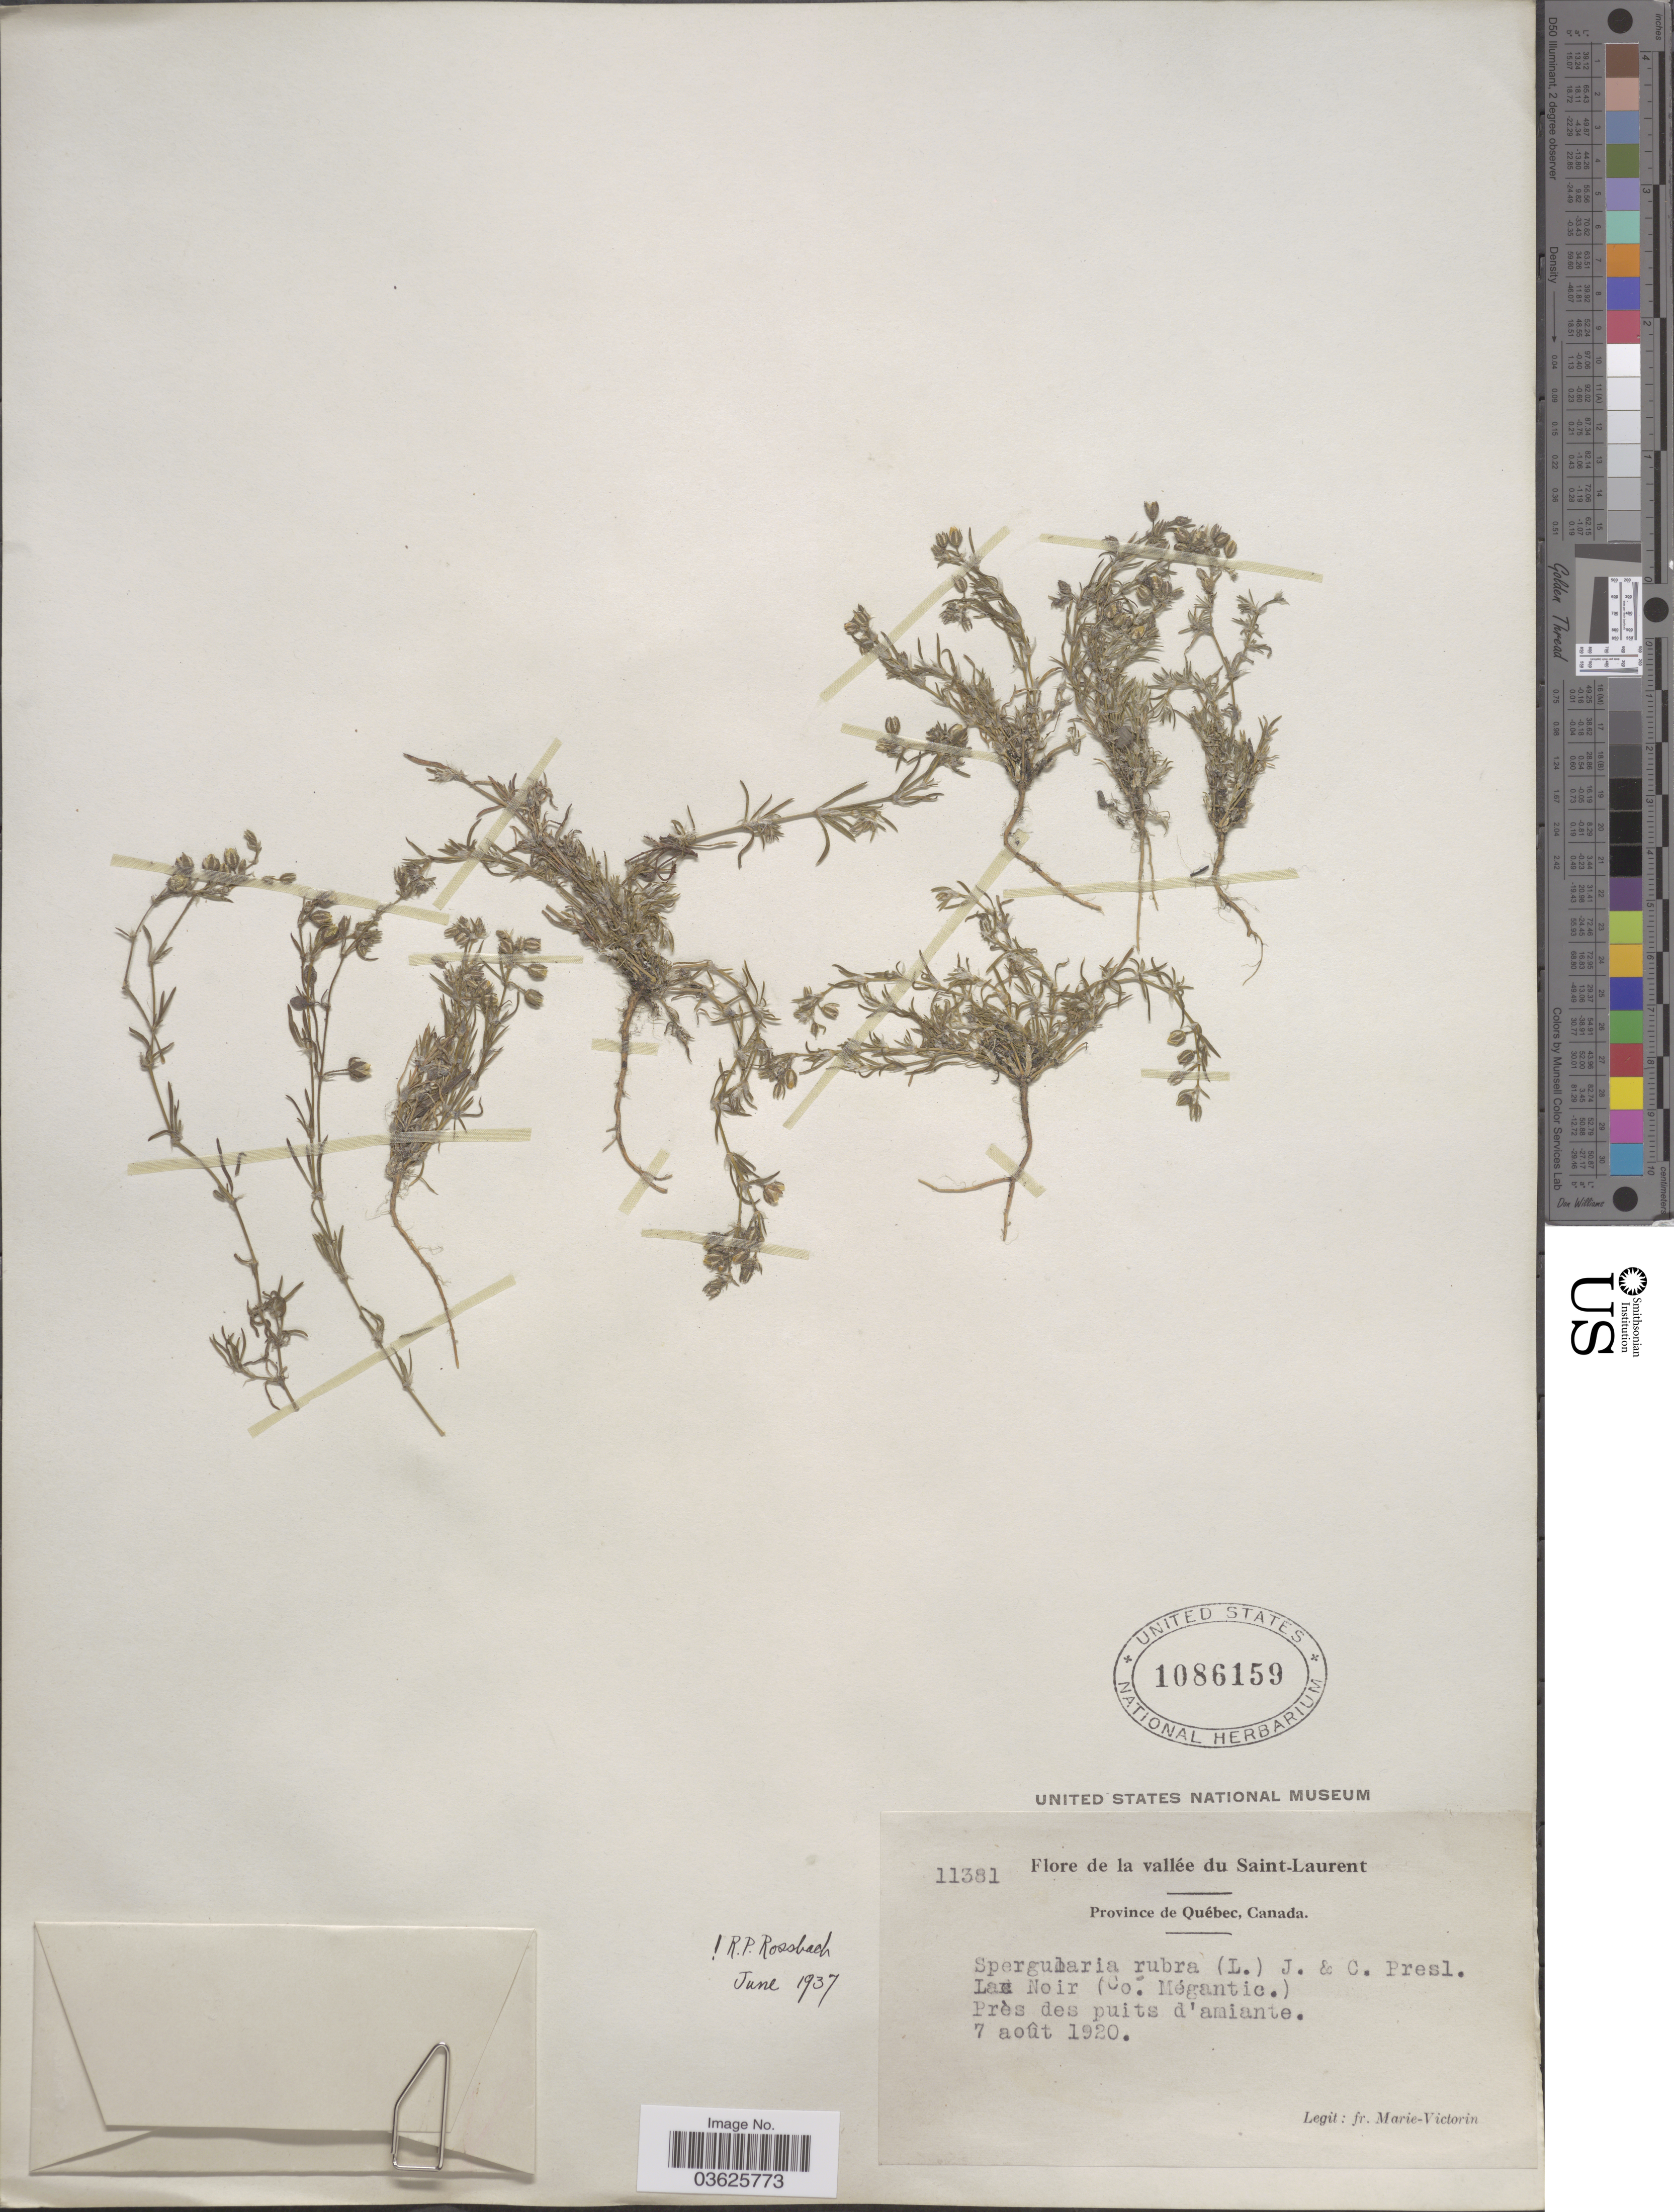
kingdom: Plantae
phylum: Tracheophyta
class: Magnoliopsida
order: Caryophyllales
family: Caryophyllaceae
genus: Spergularia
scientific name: Spergularia rubra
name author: (L.) J. Presl & C. Presl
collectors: F. Marie-Victorin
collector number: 11381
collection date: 1920-08-07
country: Canada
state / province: Quebec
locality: Vallée du Saint-Laurent. Lac Noir (Co. Mégantic).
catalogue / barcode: US 1086159